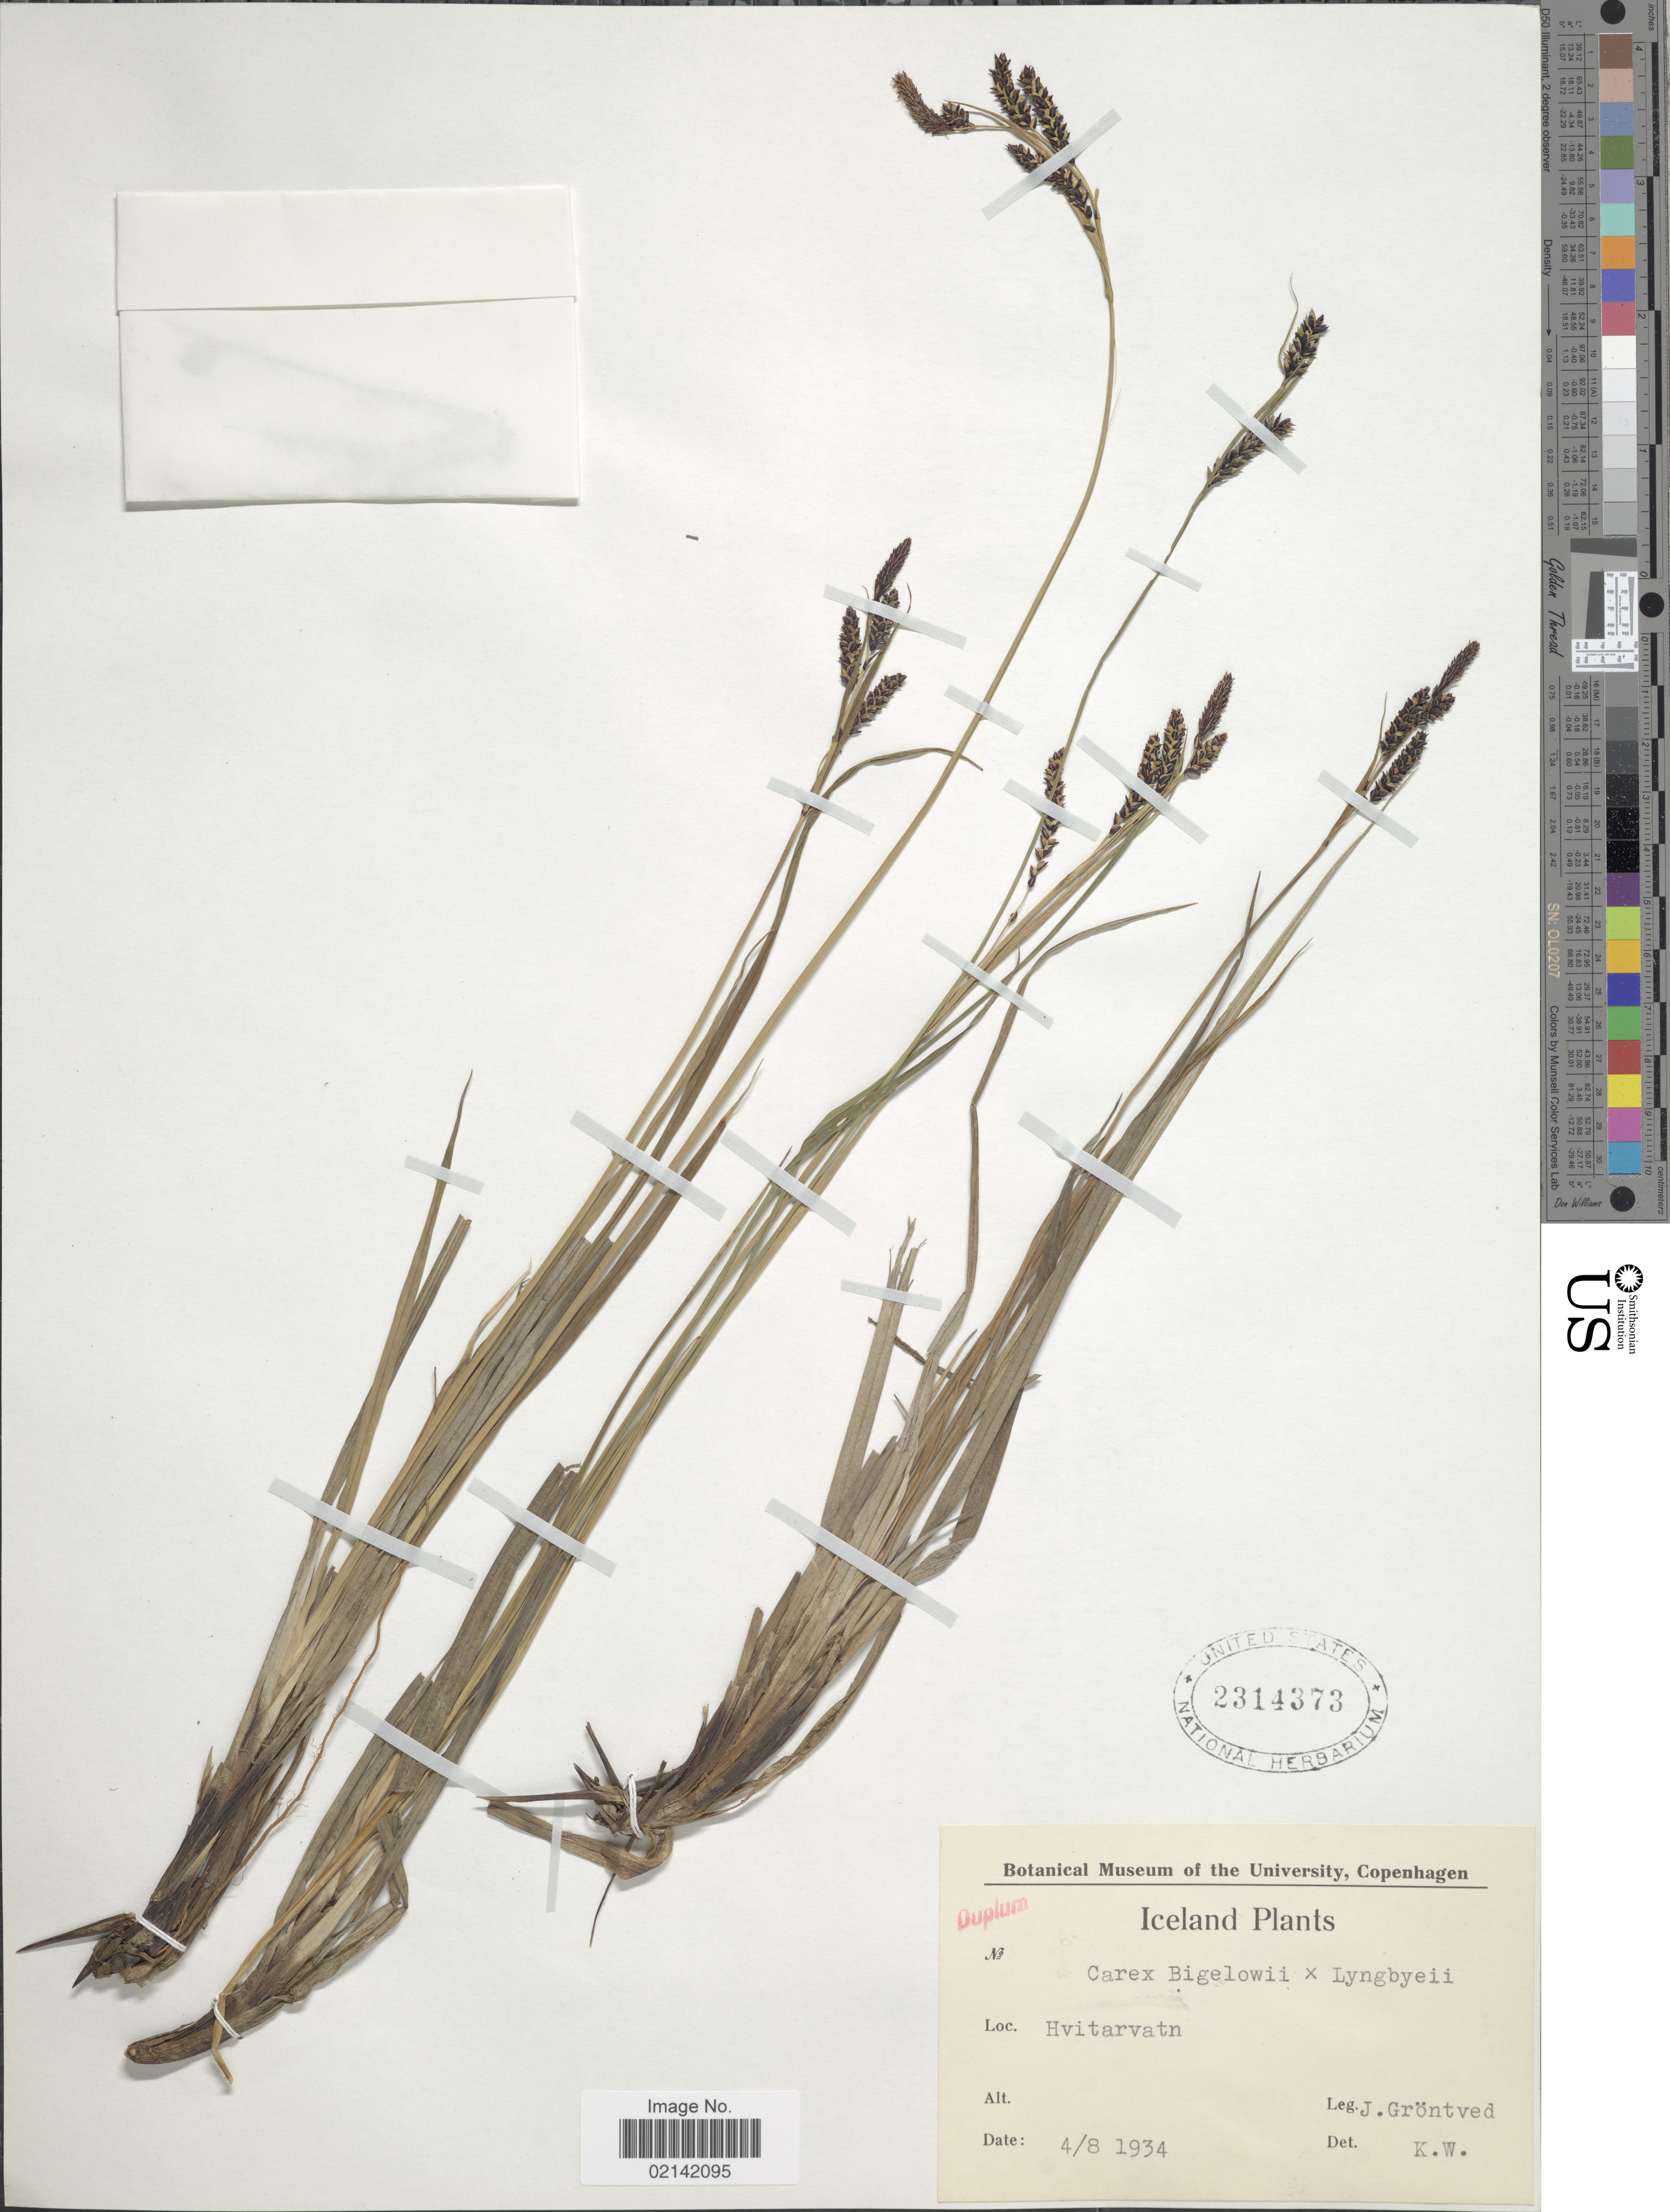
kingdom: Plantae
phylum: Tracheophyta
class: Liliopsida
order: Poales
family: Cyperaceae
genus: Carex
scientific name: Carex bigelowii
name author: Torr. ex Schwein.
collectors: J. Gröntved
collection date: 1934-08-04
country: Iceland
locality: Hvitarvatn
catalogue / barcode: US 2314373